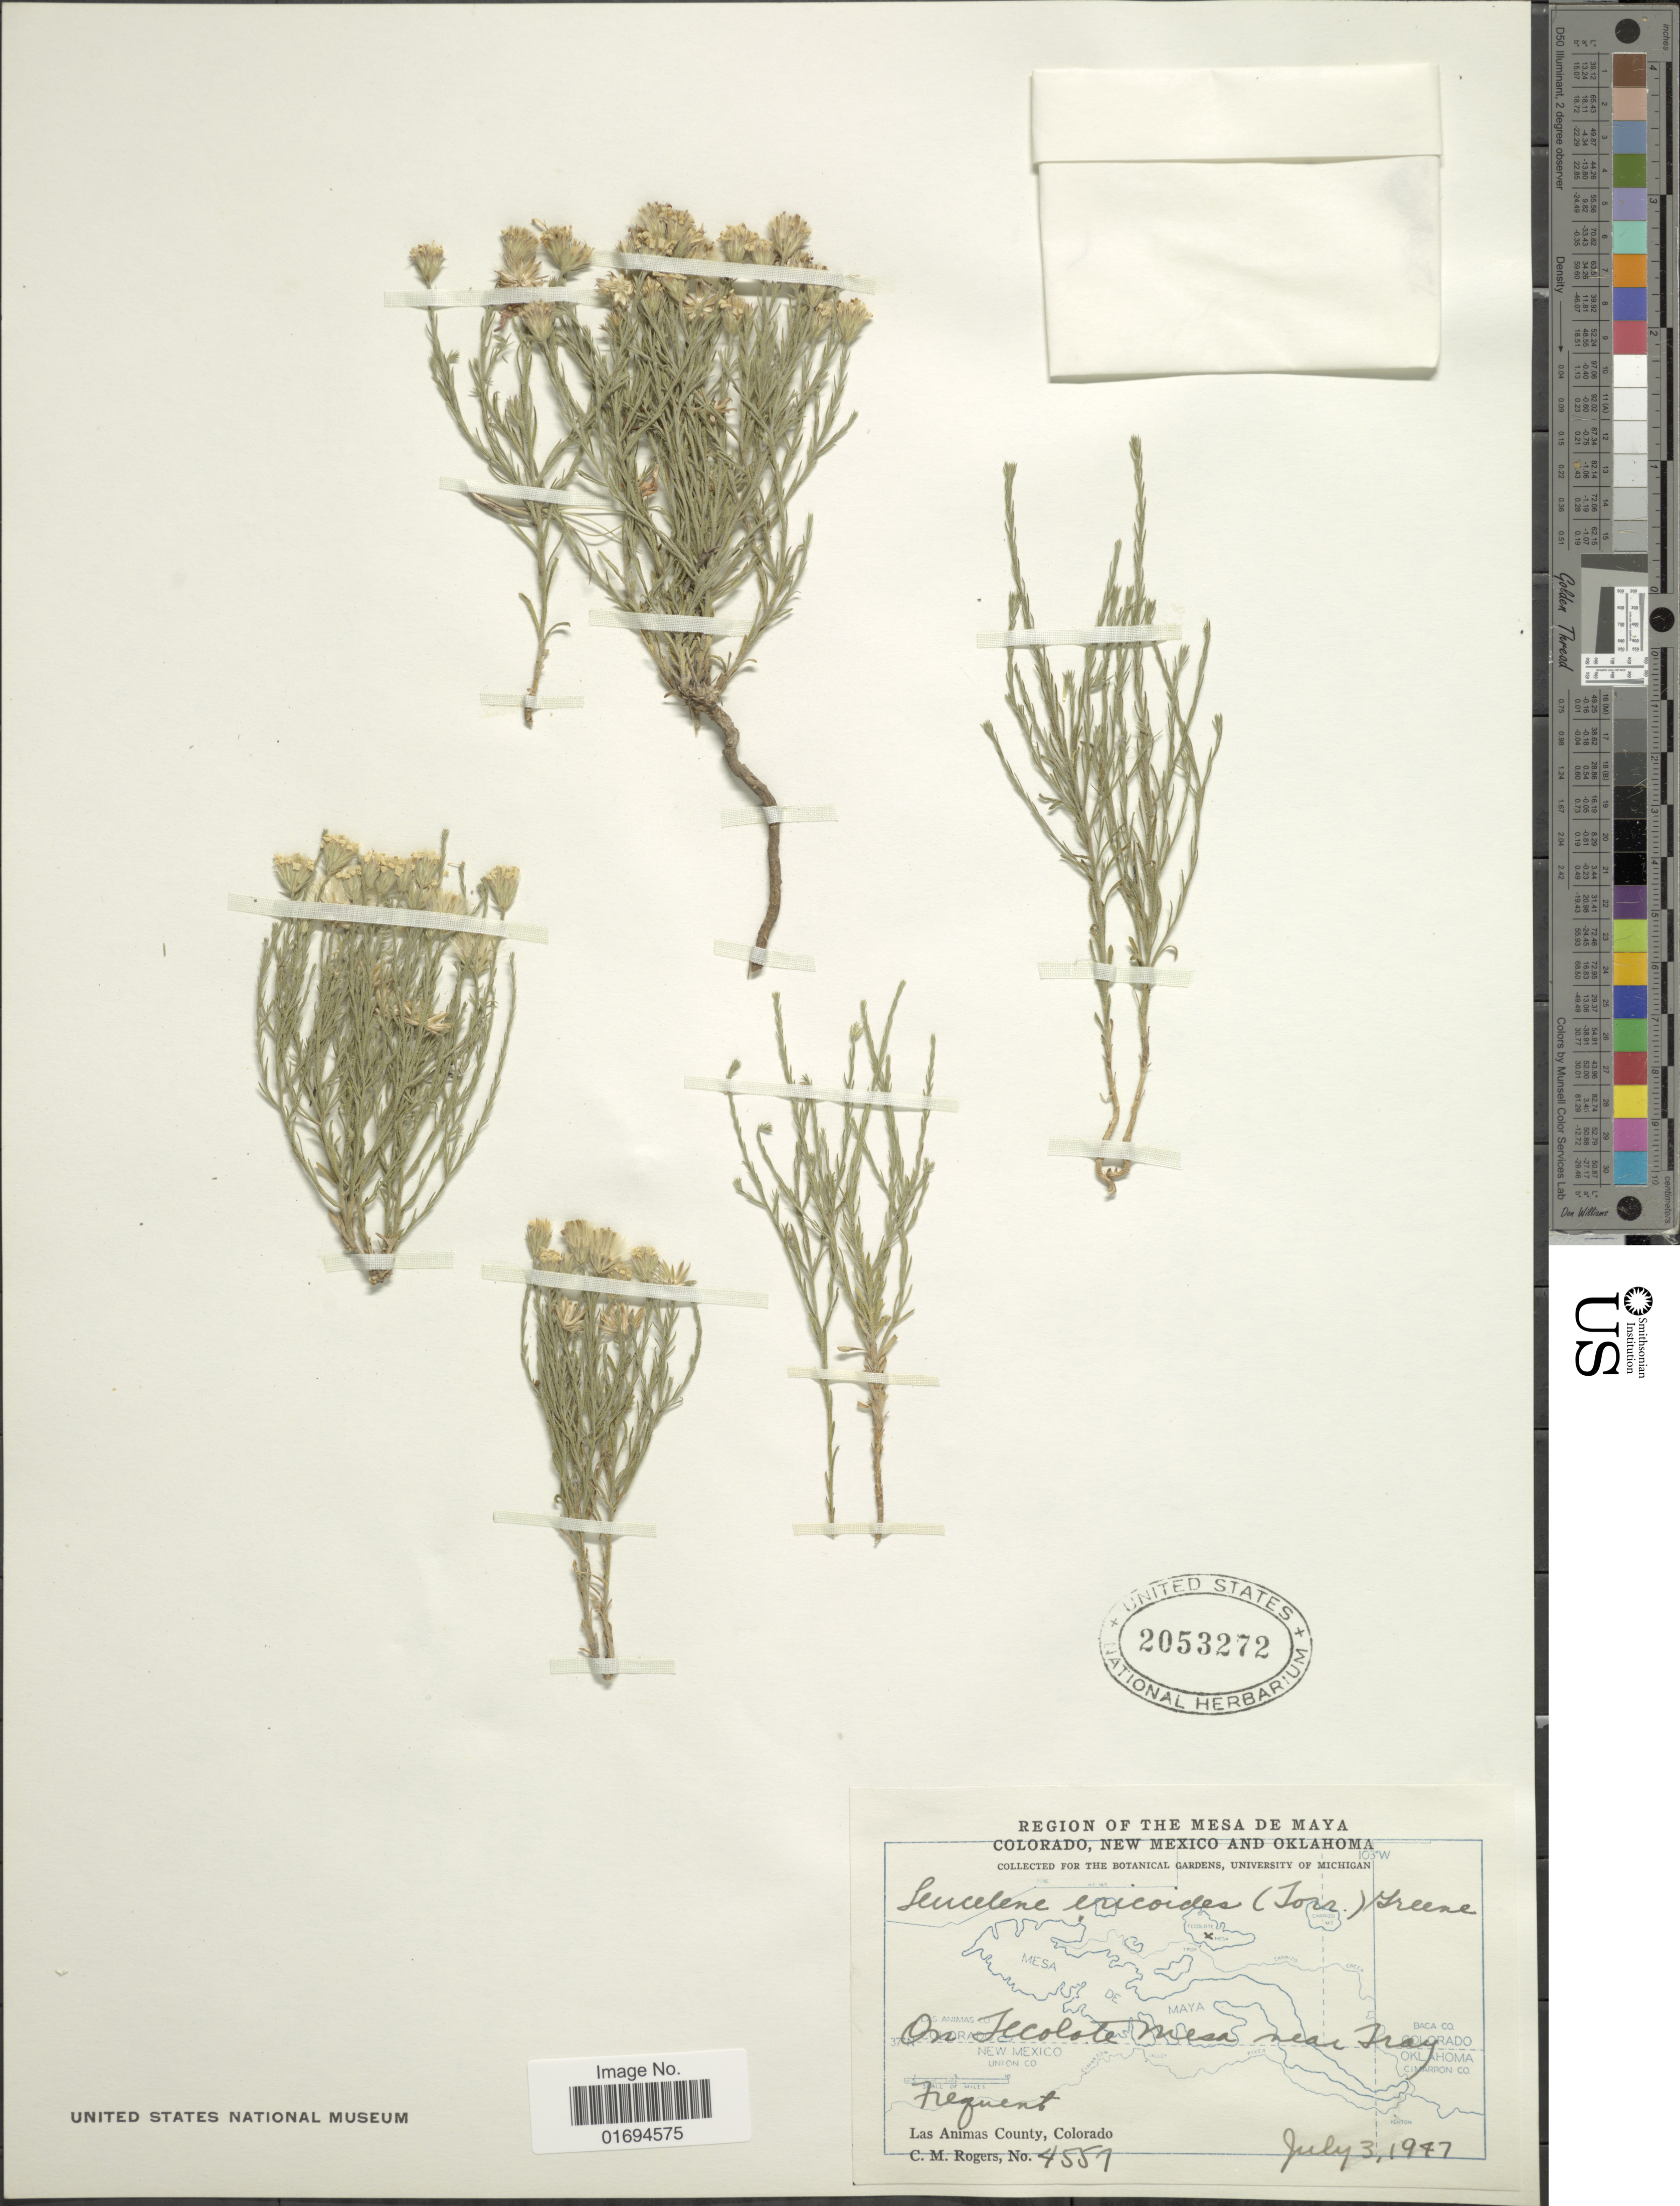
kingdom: Plantae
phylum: Tracheophyta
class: Magnoliopsida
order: Asterales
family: Asteraceae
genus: Chaetopappa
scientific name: Chaetopappa ericoides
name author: (Torr.) G.L. Nesom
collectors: C. M. Rogers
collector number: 4551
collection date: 1947-07-03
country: United States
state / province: Colorado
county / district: Las Animas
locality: On Tecolote Mesa near Troy, Las Animas County, Colorado.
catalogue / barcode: US 2053272